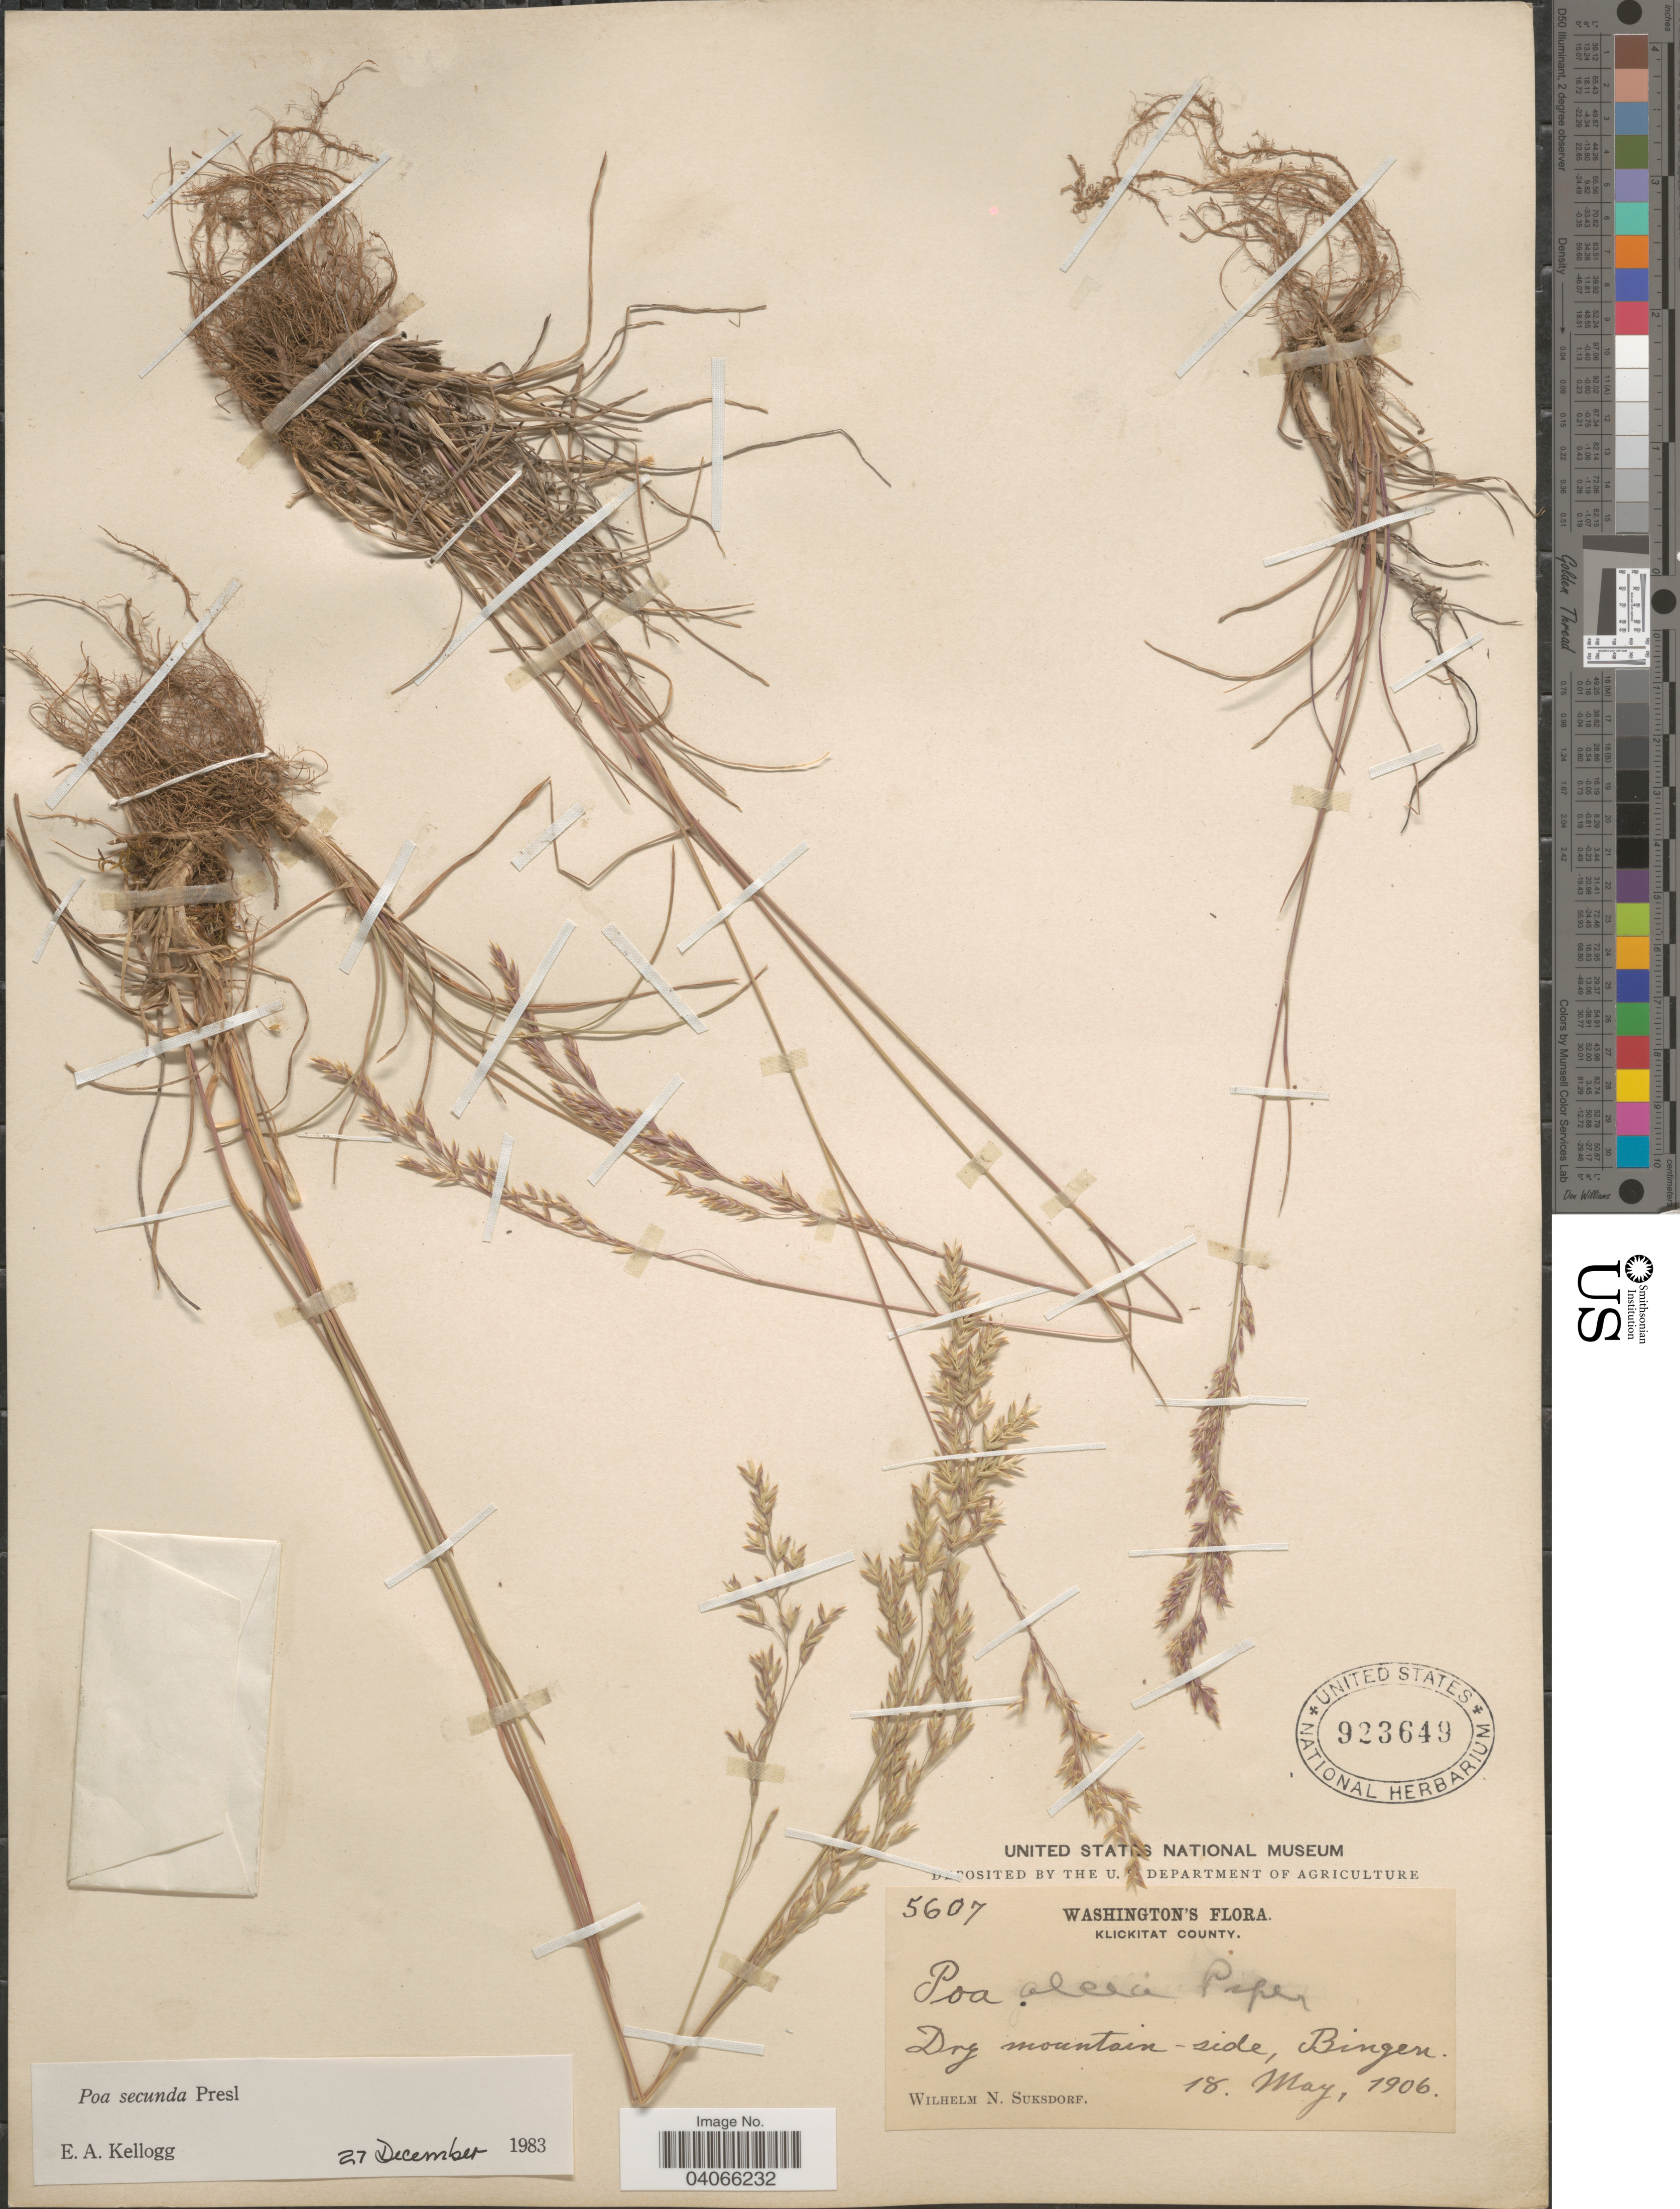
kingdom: Plantae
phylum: Tracheophyta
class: Liliopsida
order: Poales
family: Poaceae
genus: Poa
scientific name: Poa secunda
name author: J. Presl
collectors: W. N. Suksdorf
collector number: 5607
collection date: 1906-05-18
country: United States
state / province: Washington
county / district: Klickitat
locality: Klickitat County. Dry mountain-side, Bingen.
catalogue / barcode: US 923649